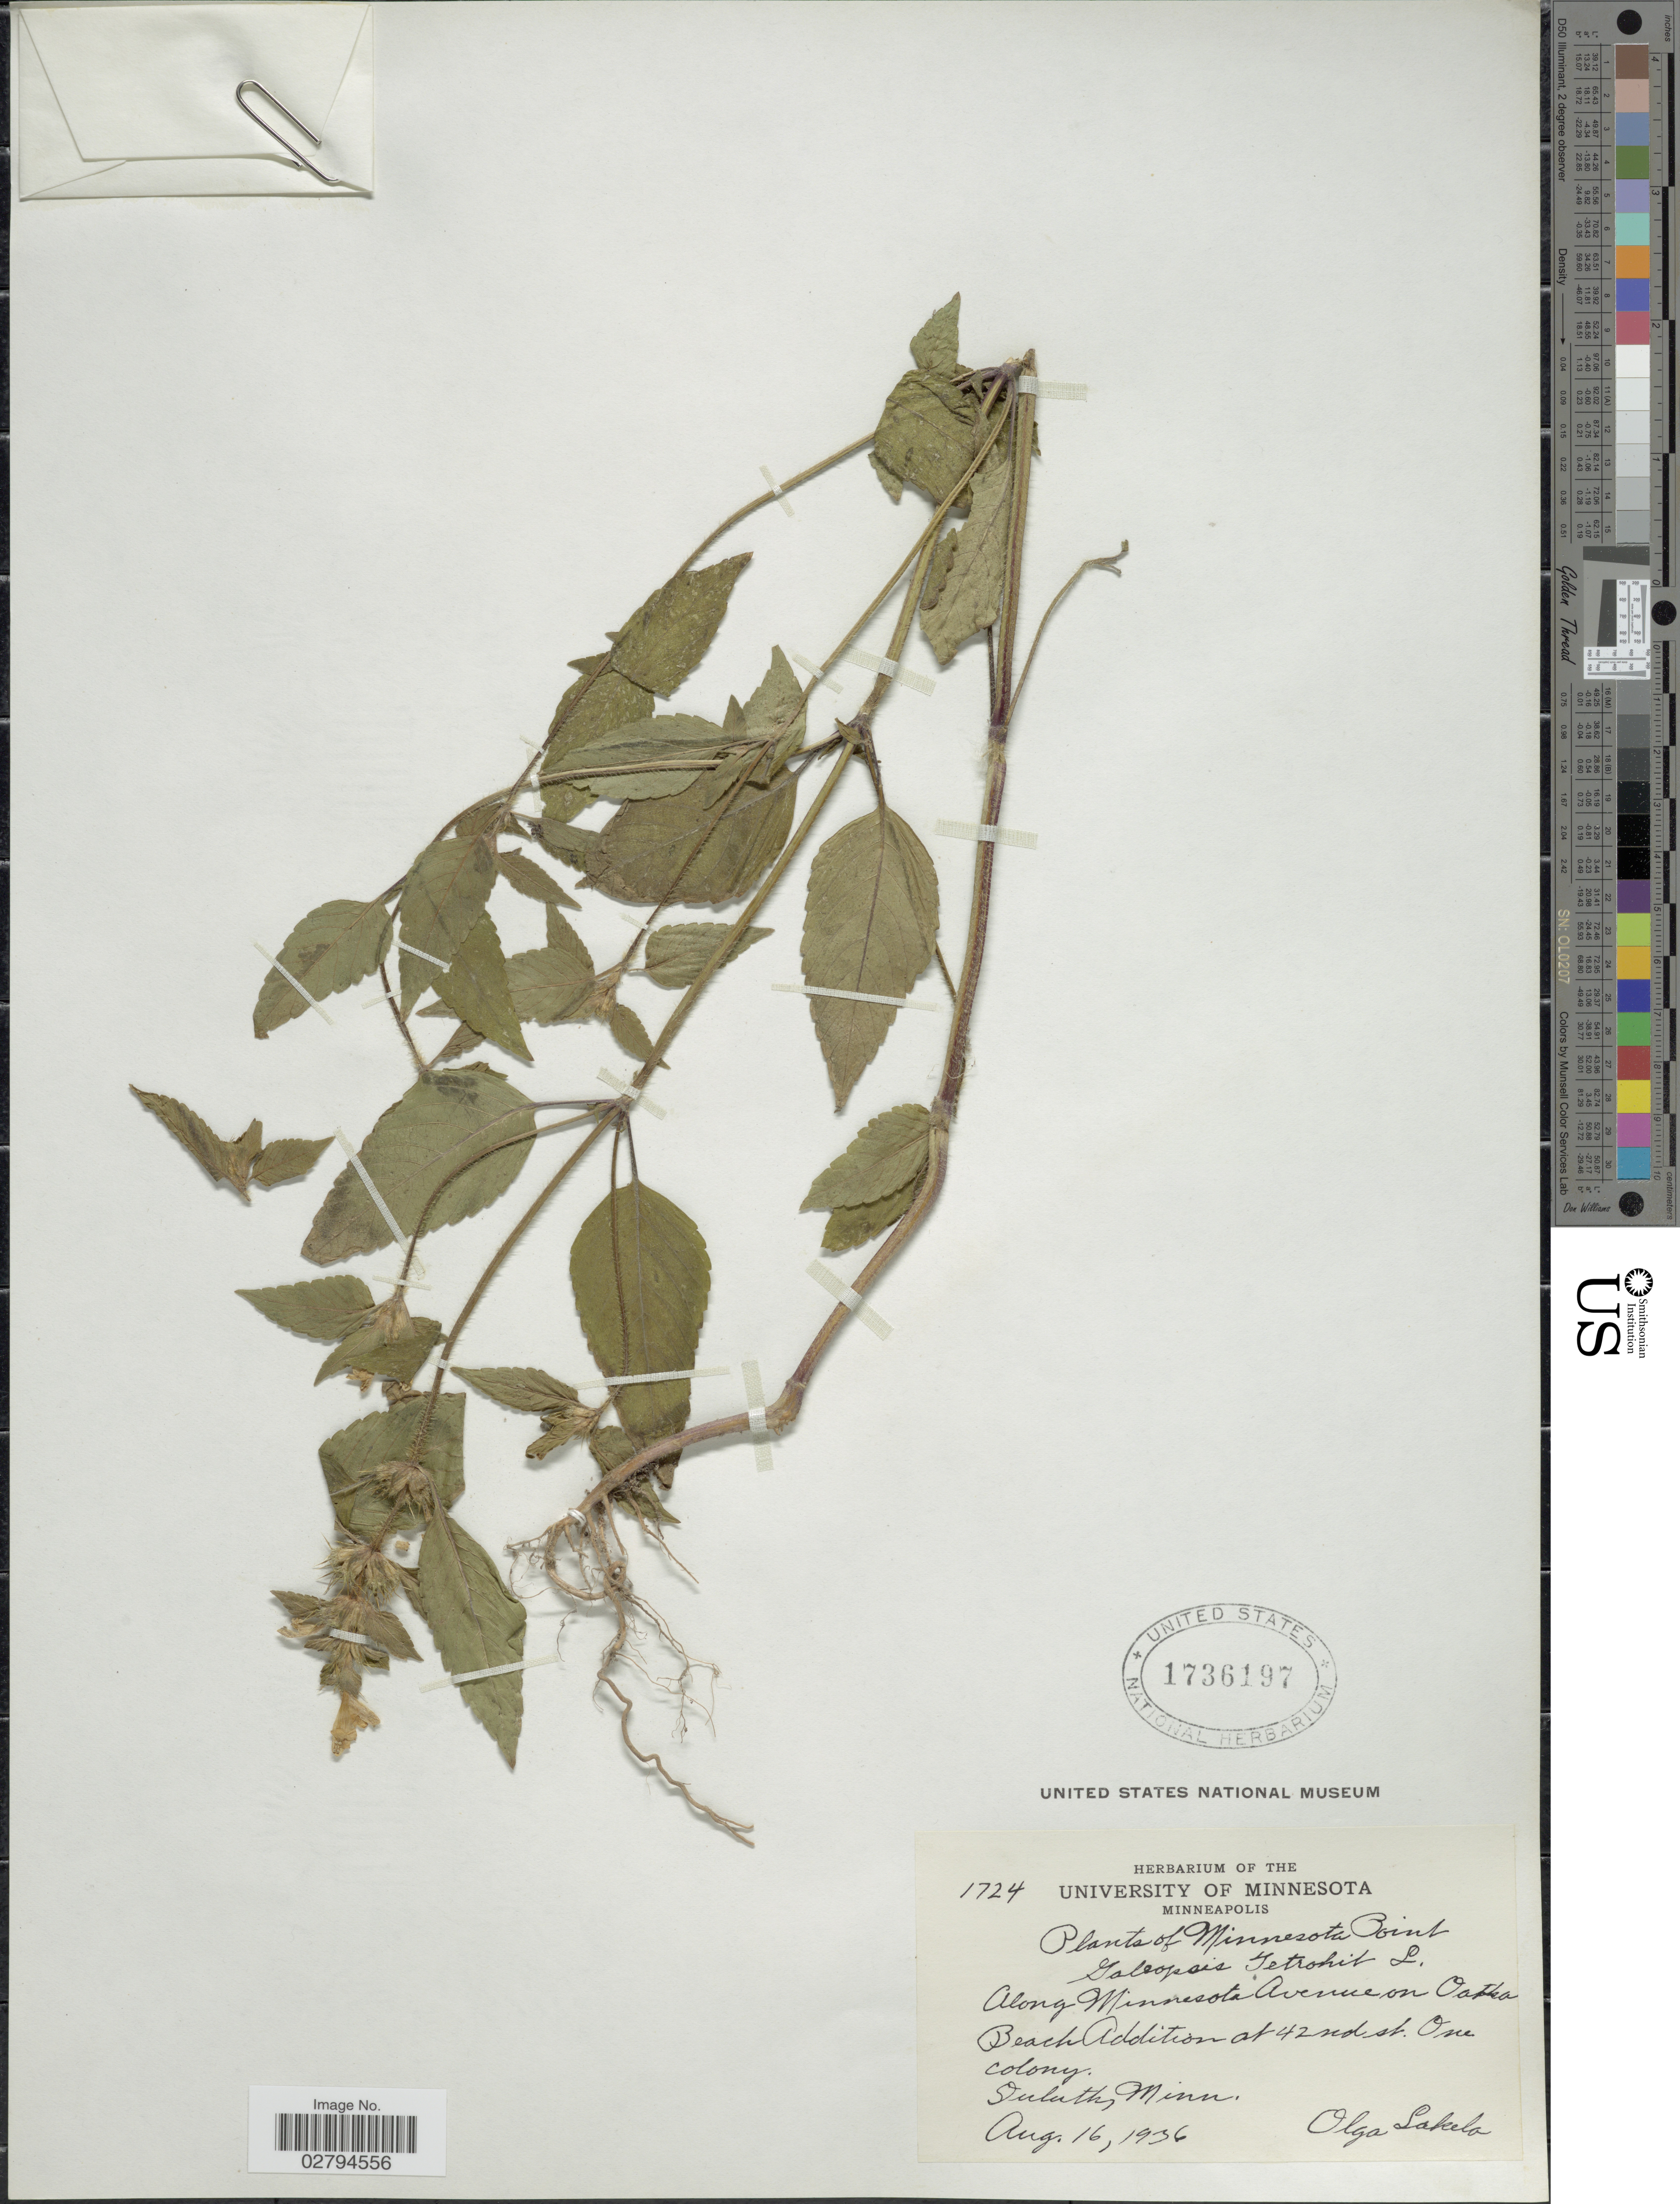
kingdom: Plantae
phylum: Tracheophyta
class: Magnoliopsida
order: Lamiales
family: Lamiaceae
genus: Galeopsis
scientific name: Galeopsis tetrahit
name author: L.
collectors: O. K. Lakela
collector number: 1724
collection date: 1936-08-16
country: United States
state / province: Minnesota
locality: Along Minnesota Avenue on Oatka Beach Addition at 42nd st. One colony. Duluth.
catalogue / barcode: US 1736197